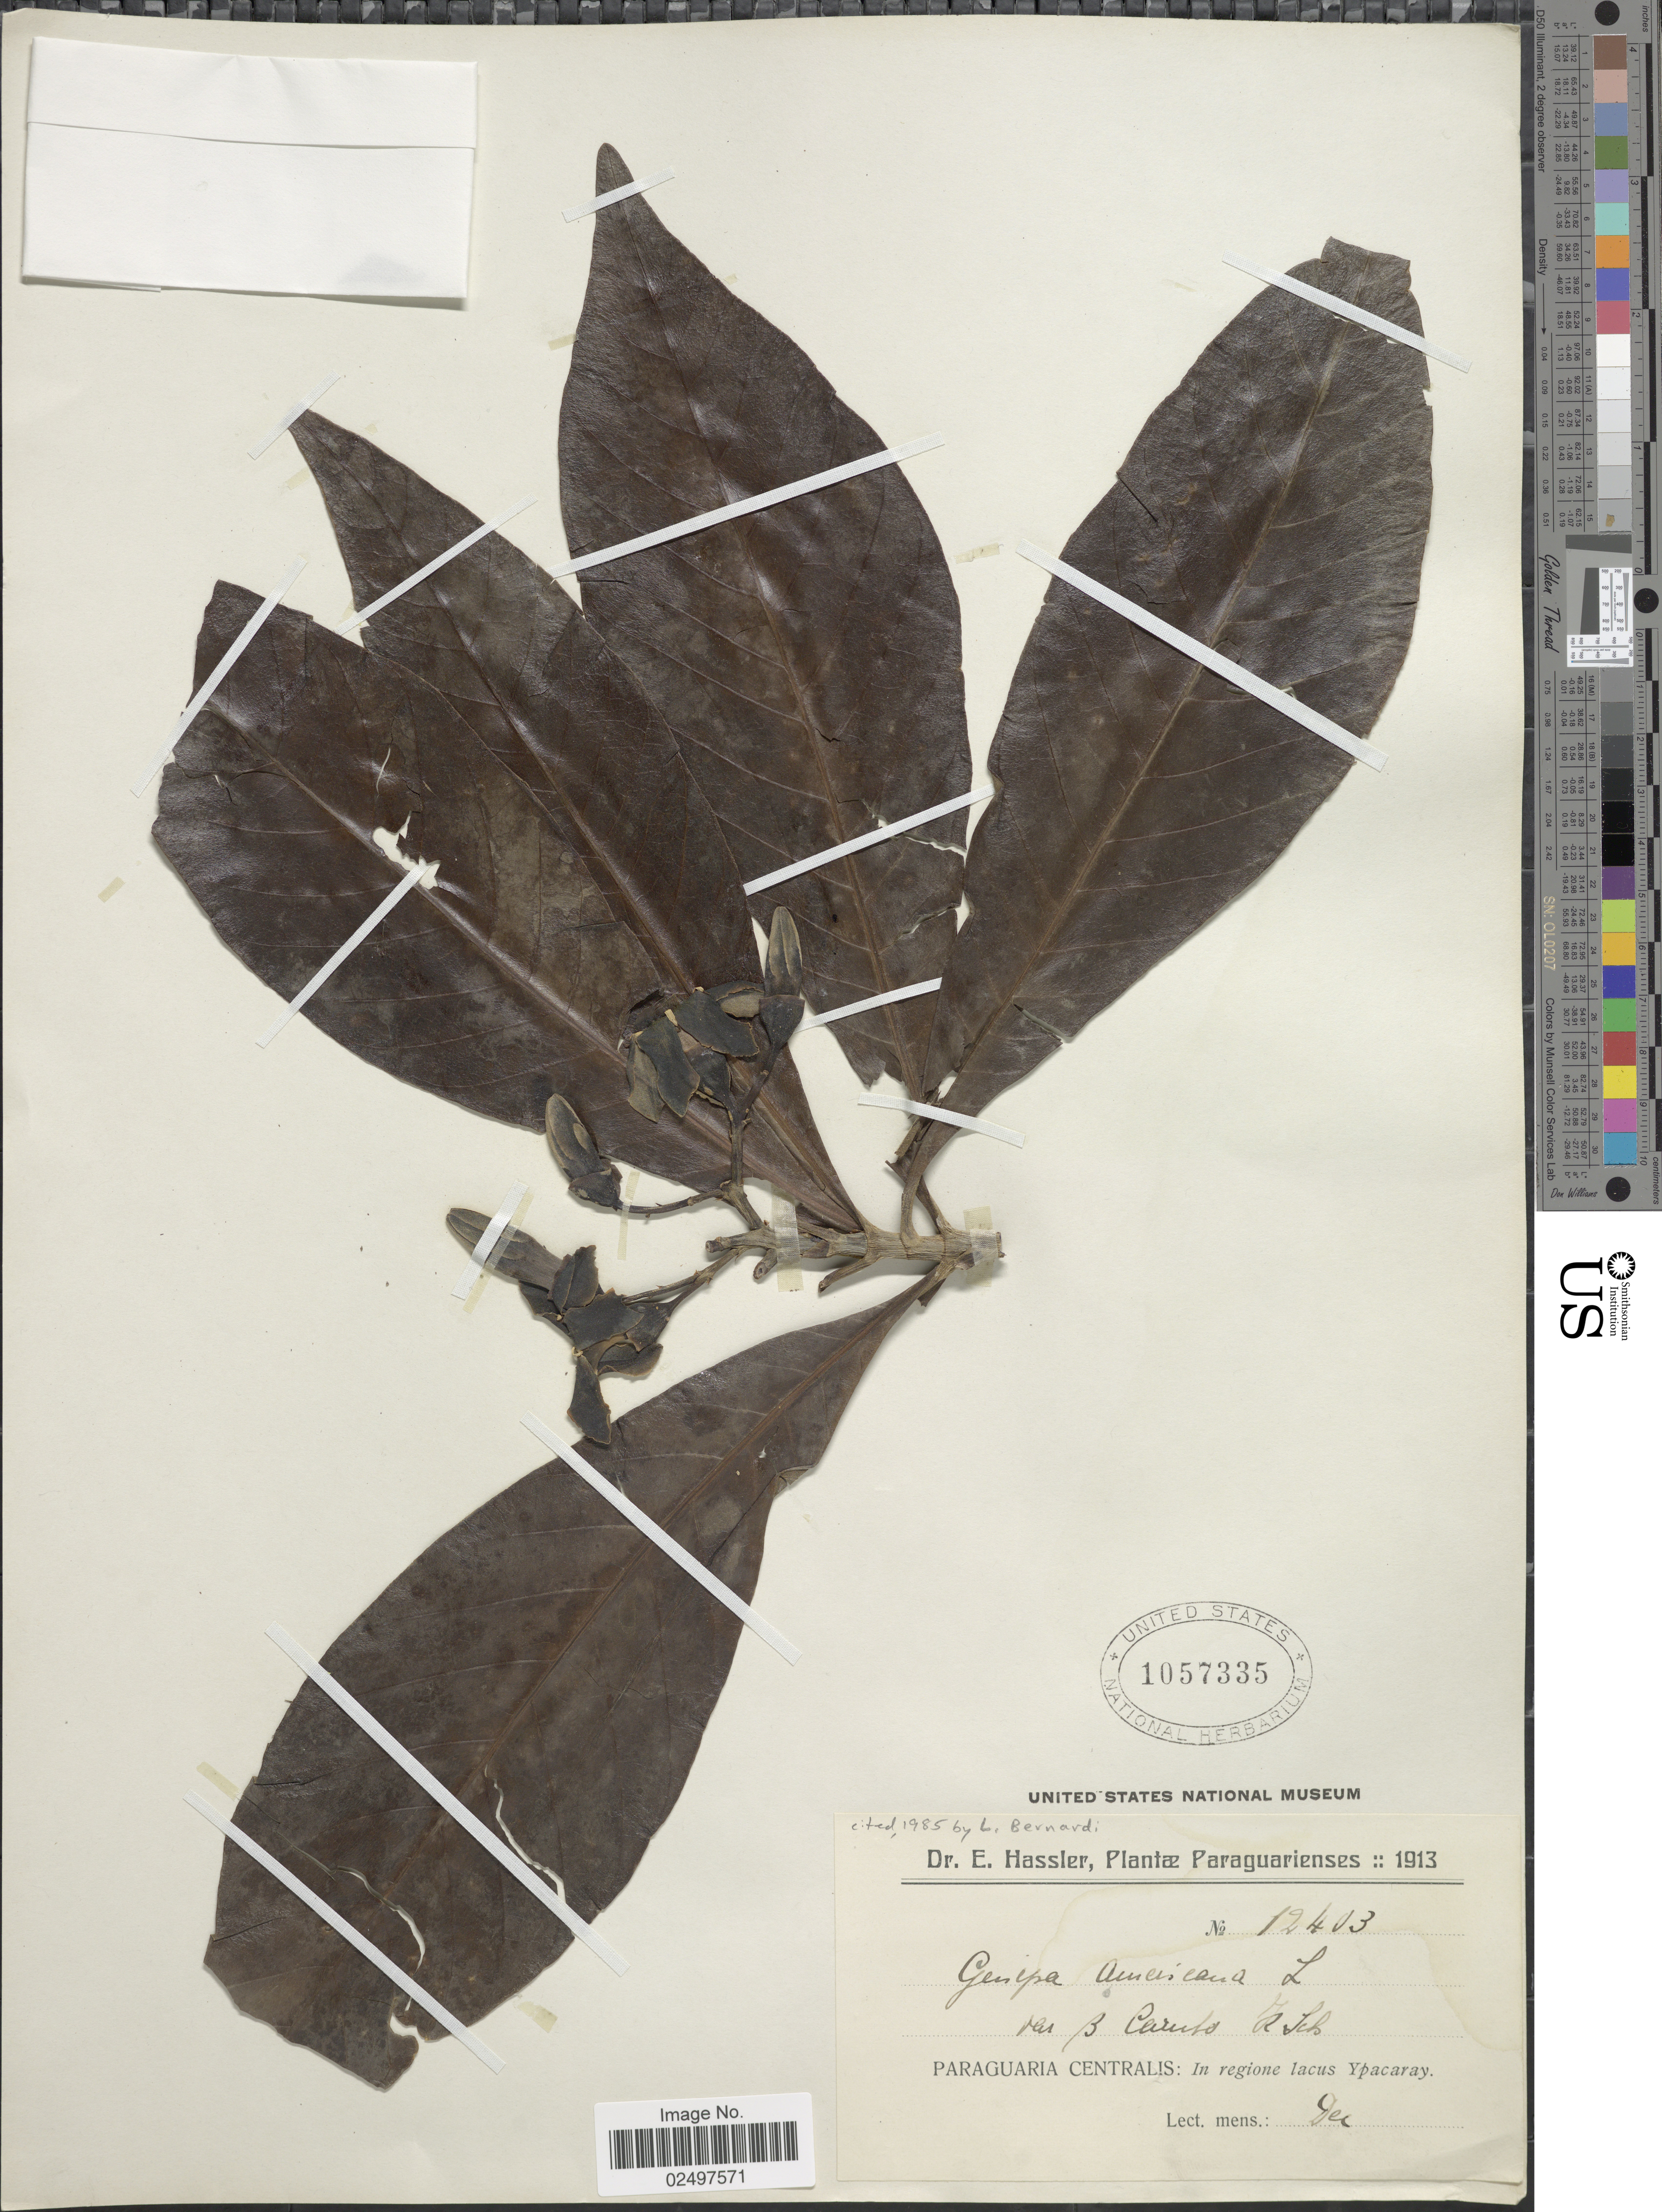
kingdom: Plantae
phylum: Tracheophyta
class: Magnoliopsida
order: Gentianales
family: Rubiaceae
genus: Genipa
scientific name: Genipa americana f. jorgensenii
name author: Steyerm.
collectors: E. Hassler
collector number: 12403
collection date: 1913-12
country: Paraguay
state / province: Central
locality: Paraguaria Centralis: In regione lacus Ypacaray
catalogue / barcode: US 1057335